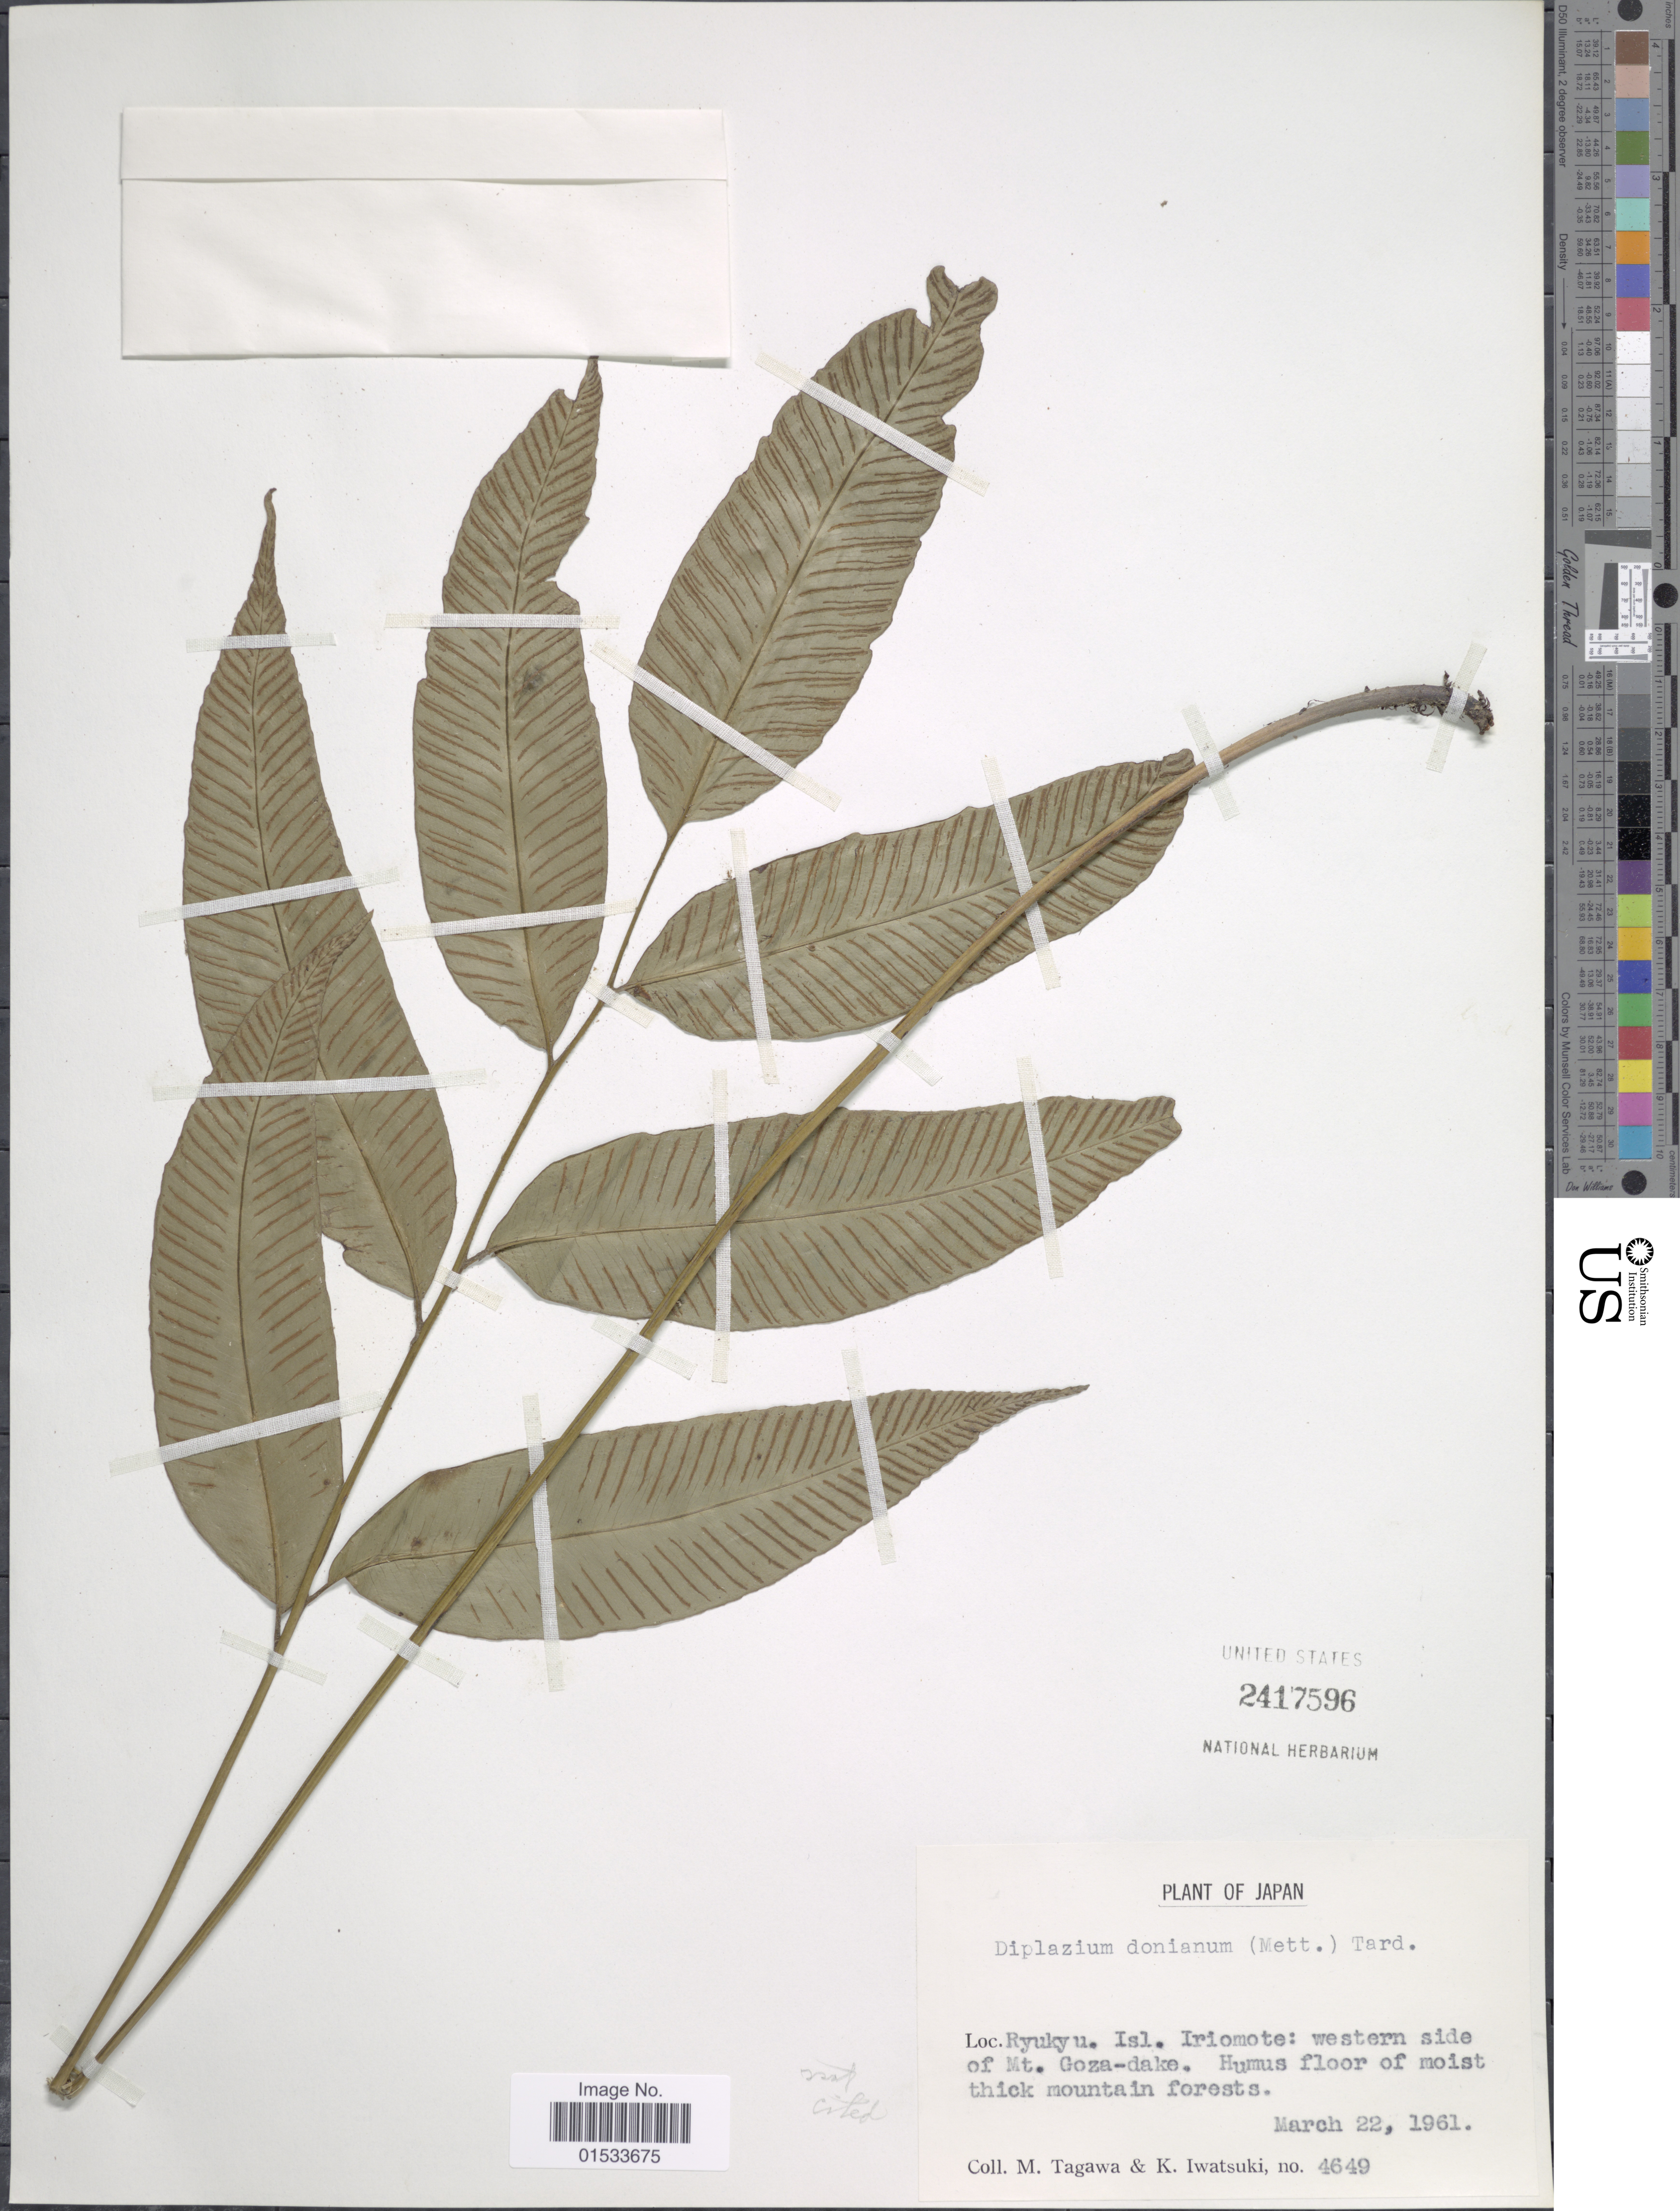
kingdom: Plantae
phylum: Tracheophyta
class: Polypodiopsida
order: Polypodiales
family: Athyriaceae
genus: Diplazium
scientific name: Diplazium donianum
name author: (Mett.) Tardieu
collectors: M. Tagawa & K. Iwatsuki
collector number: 4649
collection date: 1961-03-22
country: Japan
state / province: Okinawa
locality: Ryukyu, Isl. Iriomote: western side of Mt. Goza- dake.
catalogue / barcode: US 2417596